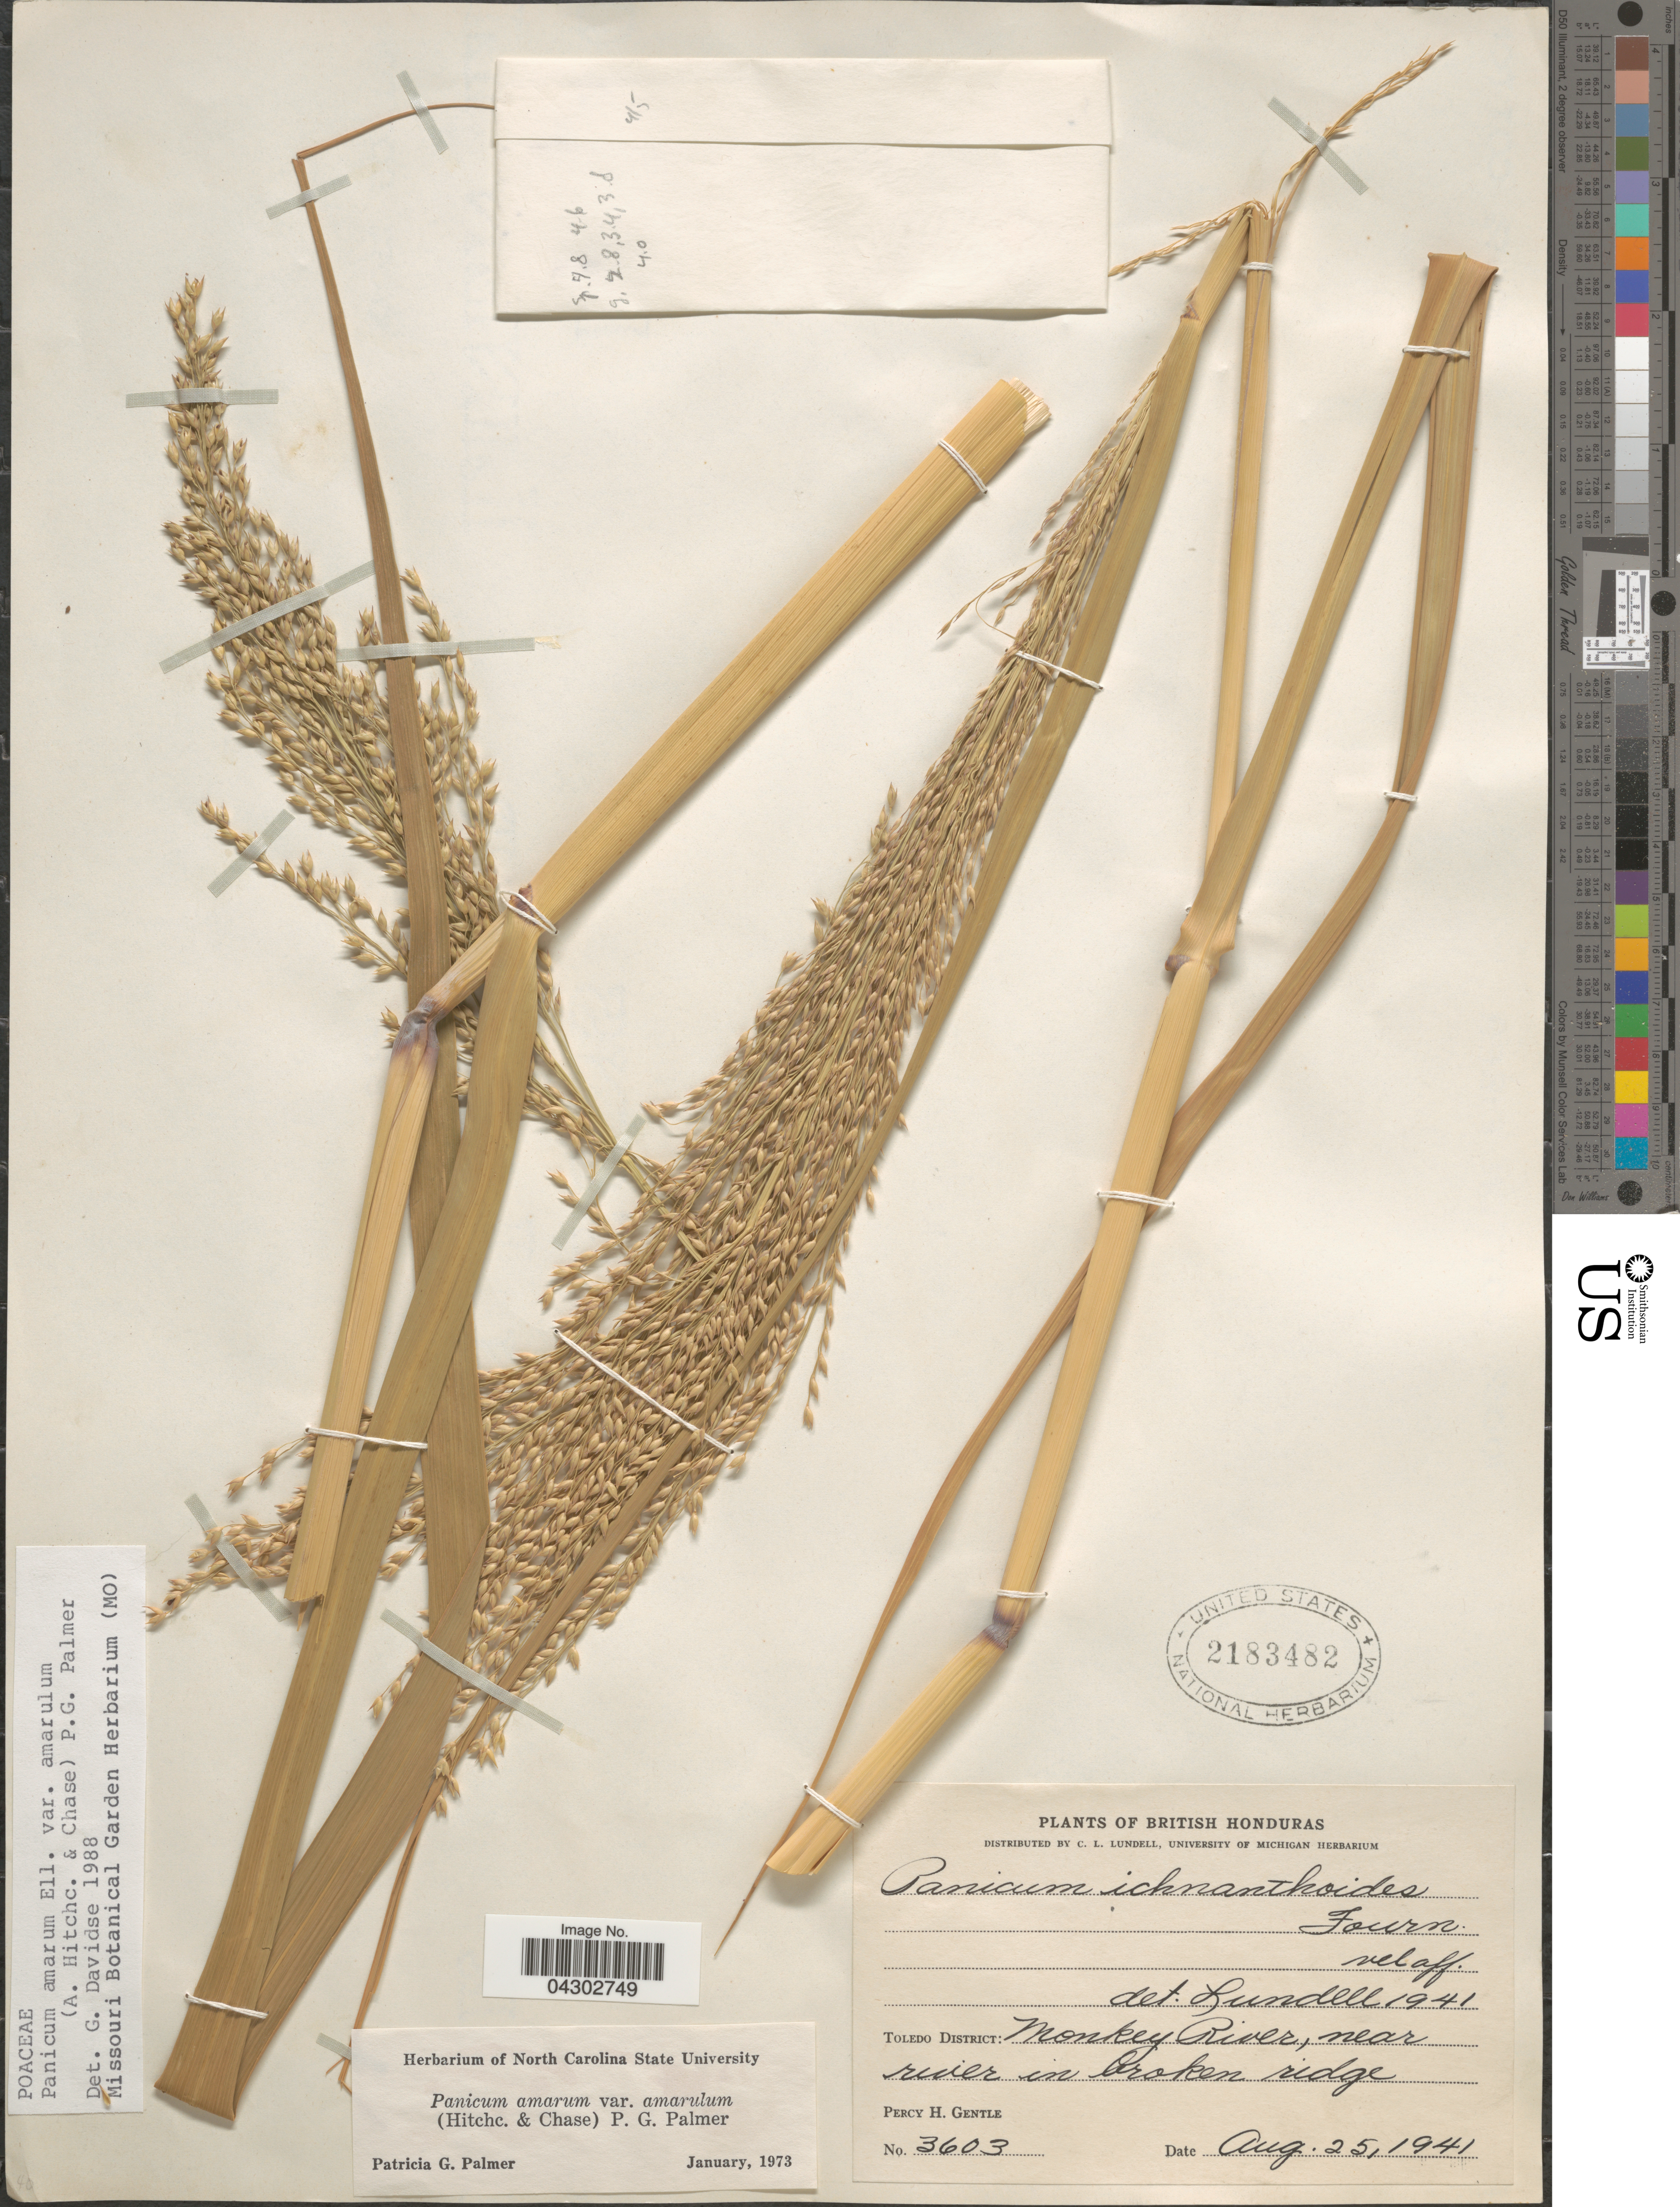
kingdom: Plantae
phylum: Tracheophyta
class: Liliopsida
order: Poales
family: Poaceae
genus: Panicum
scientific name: Panicum amarum var. amarulum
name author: (Hitchc. & Chase) Freckmann & Lelong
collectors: P. H. Gentle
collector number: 3603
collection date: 1941-08-25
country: Belize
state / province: Toledo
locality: British Honduras. Toledo District: Monkey River, near river in broken ridge.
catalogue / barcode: US 2183482